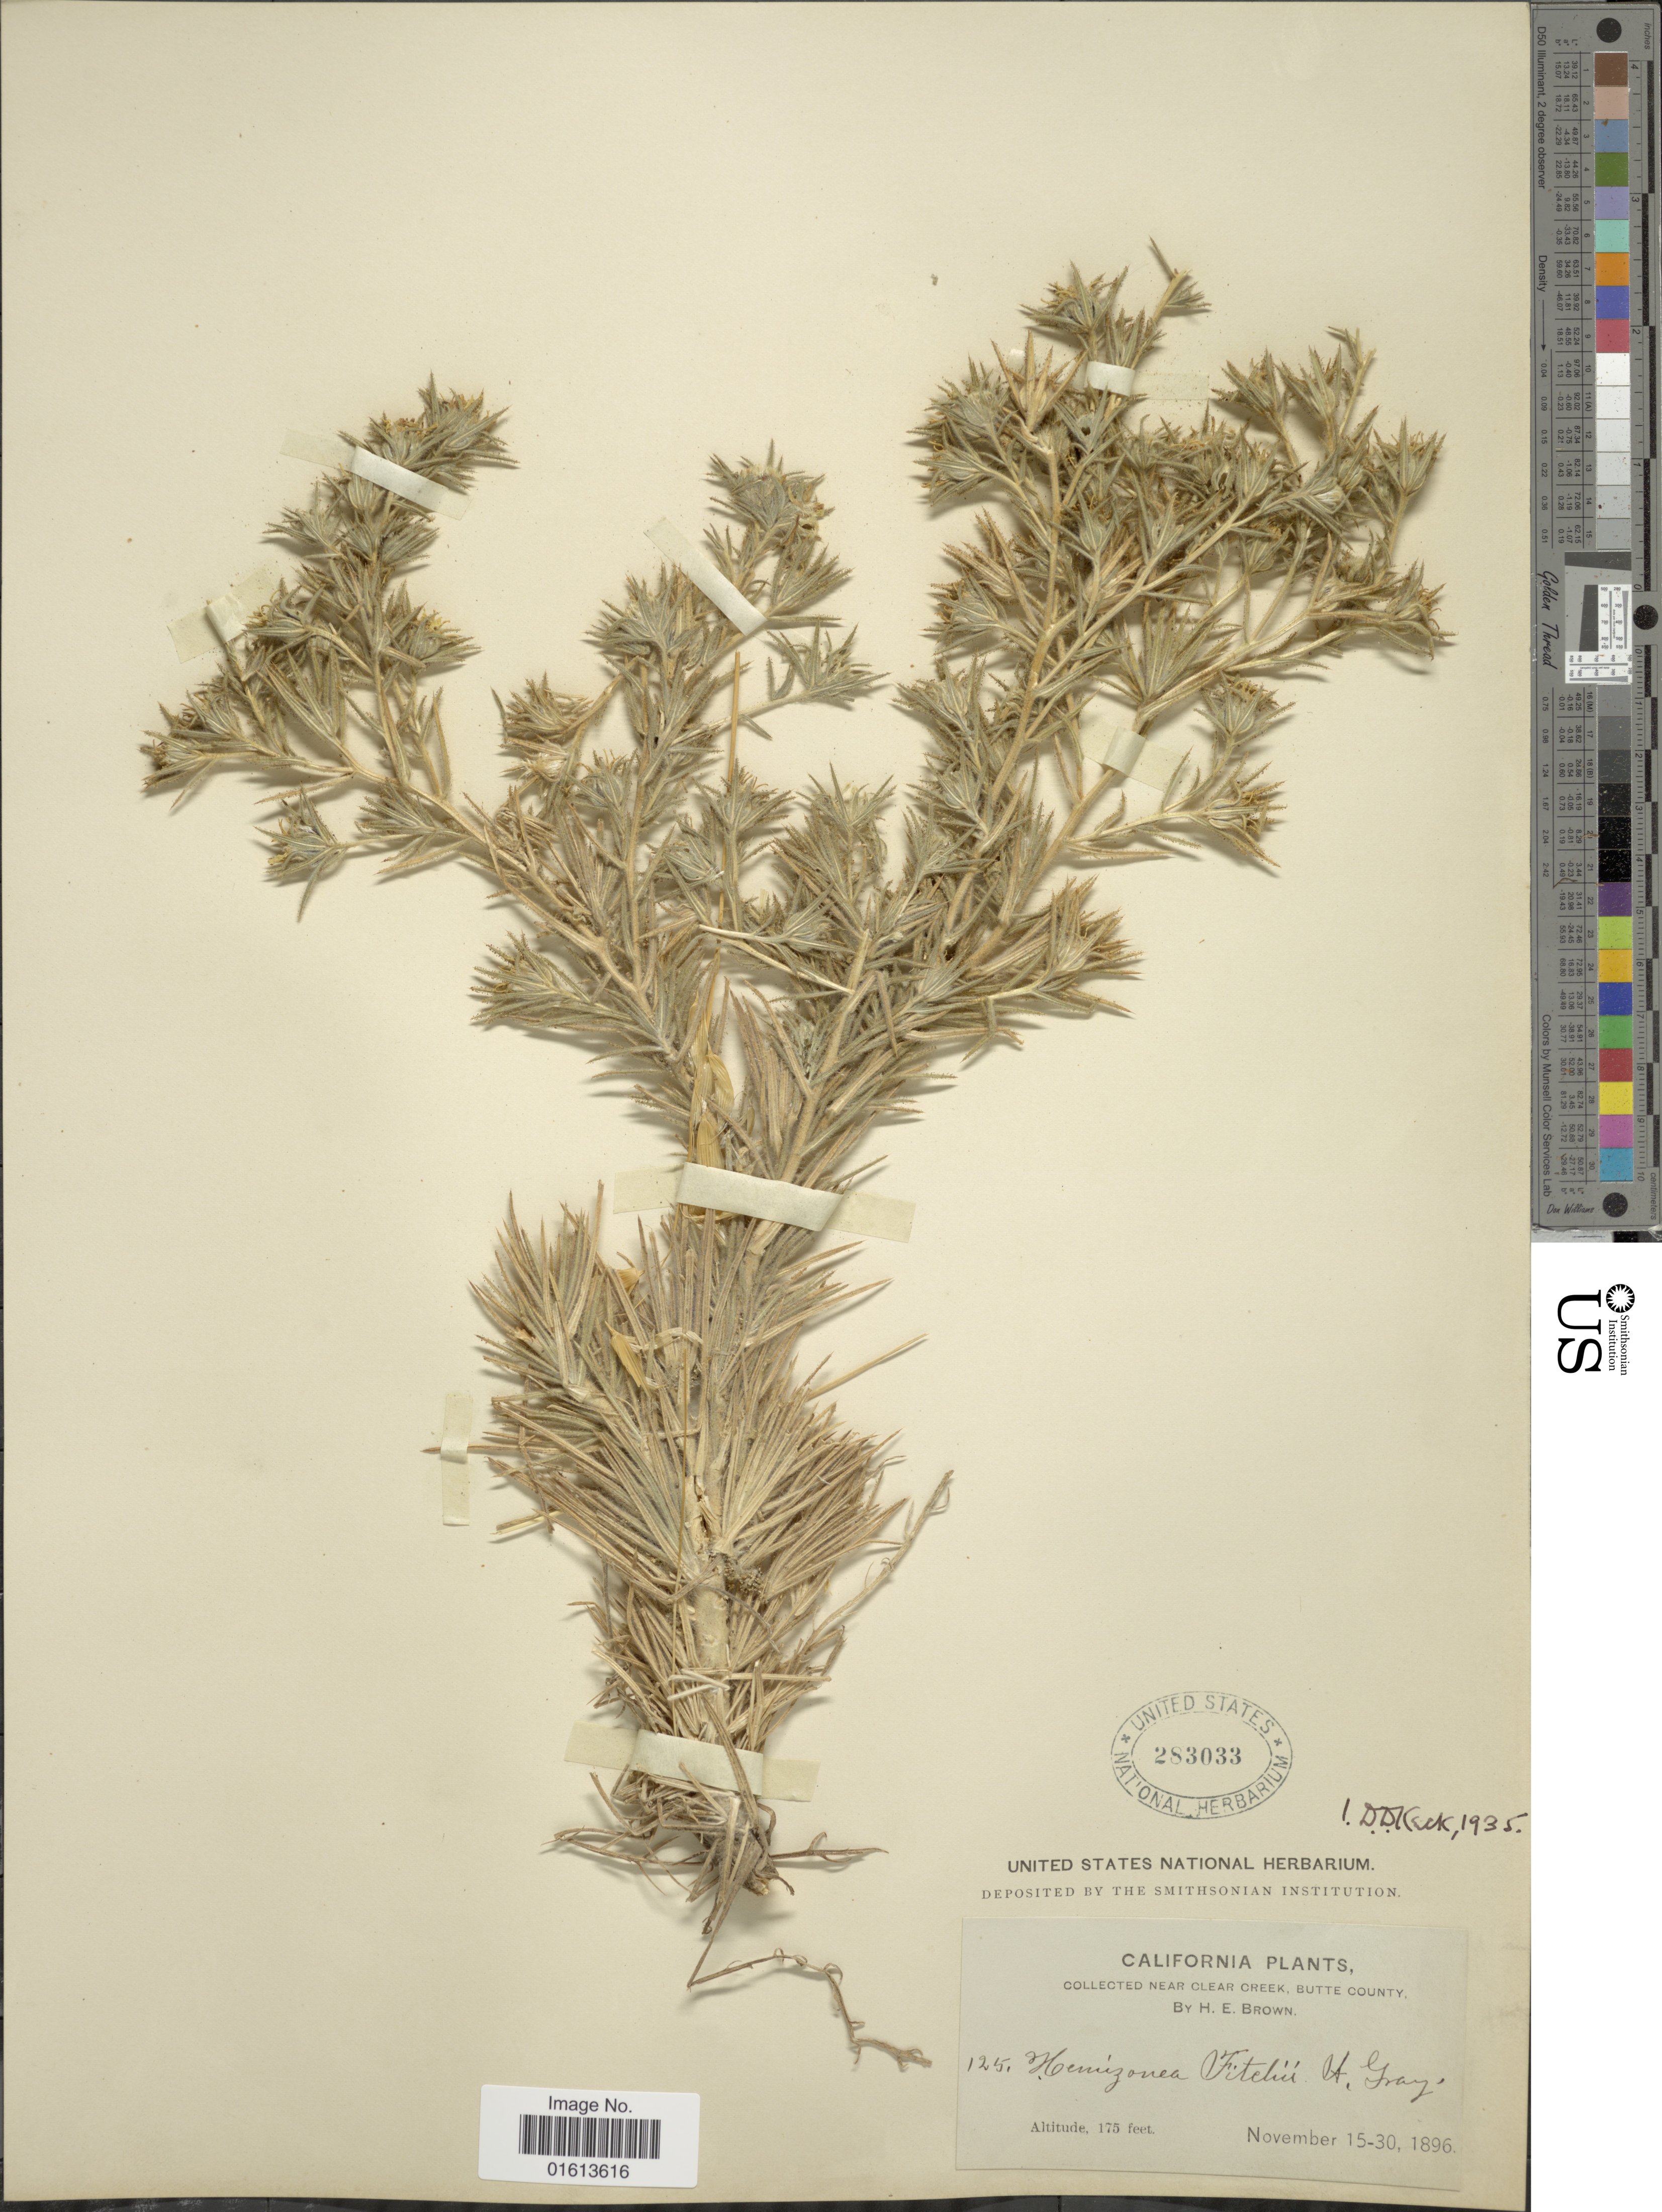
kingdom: Plantae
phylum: Tracheophyta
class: Magnoliopsida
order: Asterales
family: Asteraceae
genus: Centromadia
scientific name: Centromadia fitchii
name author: (A. Gray) Greene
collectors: H. E. Brown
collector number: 125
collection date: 1896-11-15/1896-11-30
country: United States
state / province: California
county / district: Butte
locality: California. Near Clear Creek, Butte County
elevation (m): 53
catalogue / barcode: US 283033